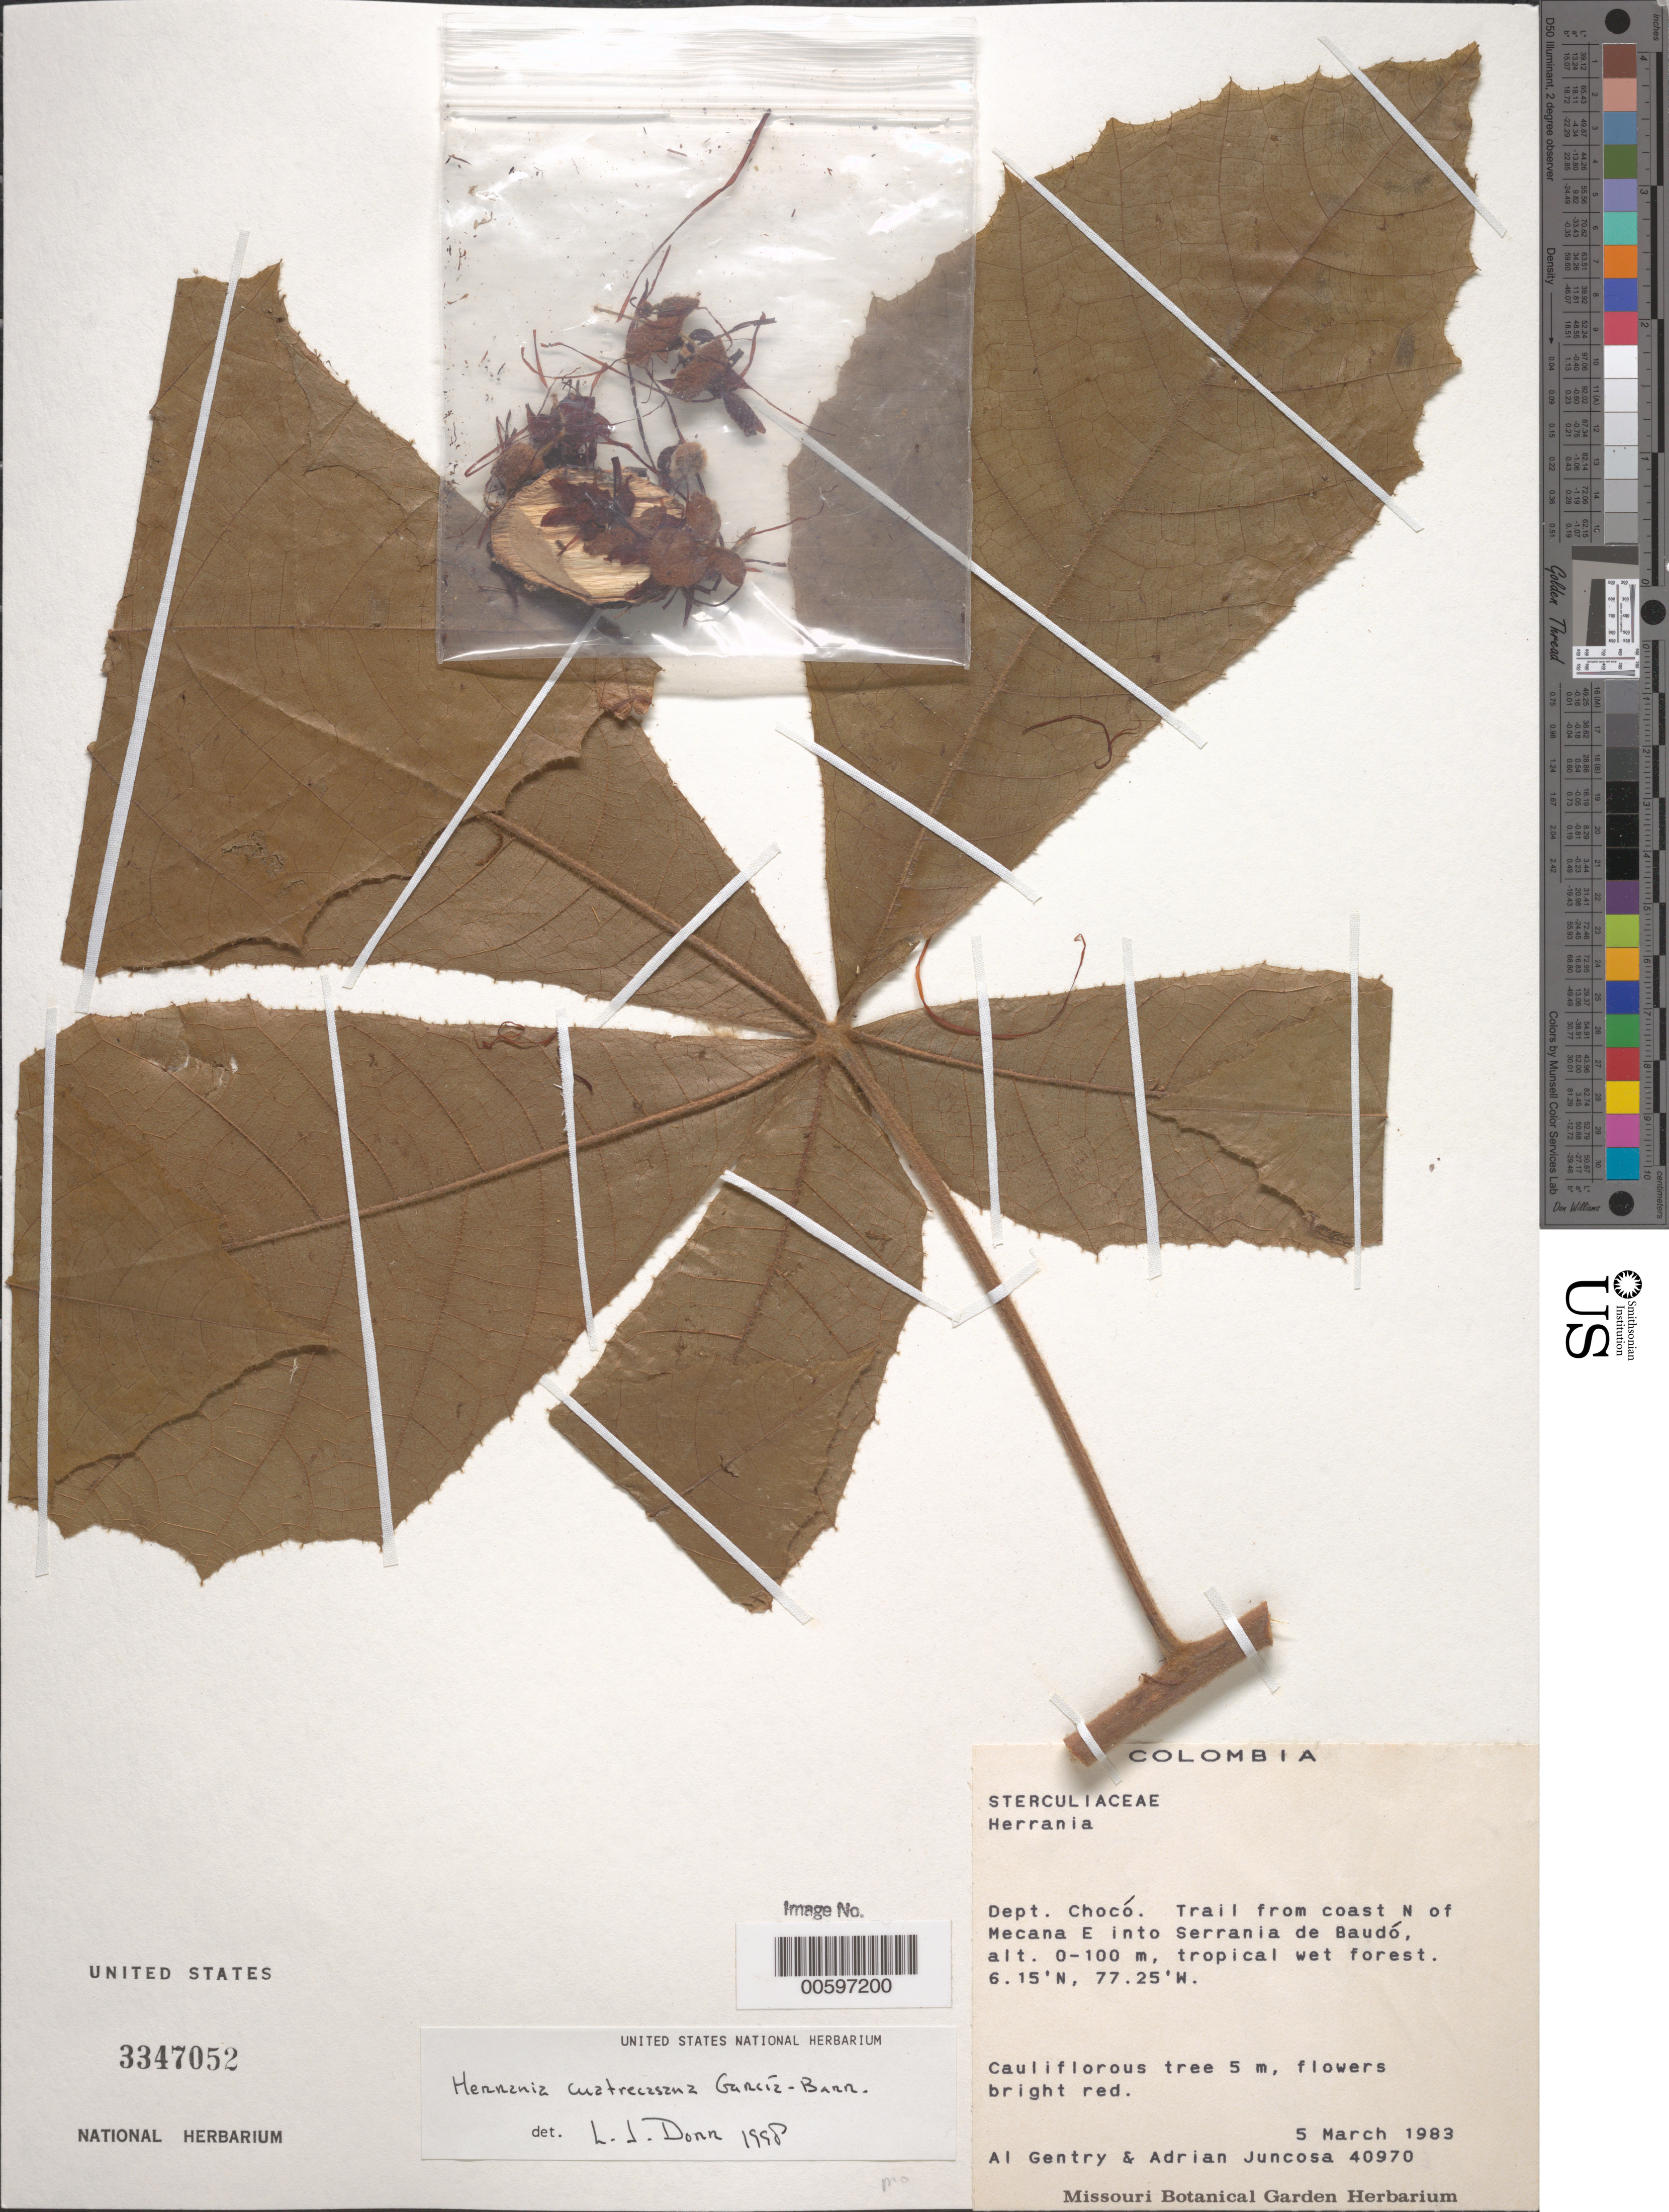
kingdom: Plantae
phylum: Tracheophyta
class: Magnoliopsida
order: Malvales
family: Malvaceae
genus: Herrania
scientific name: Herrania cuatrecasana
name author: García-Barr.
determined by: Dorr, L. J., (BOT), Smithsonian Institution - National Museum of Natural History (UNITED STATES)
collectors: A. H. Gentry & A. Juncosa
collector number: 40970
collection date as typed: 05 Mar 1983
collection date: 1983-03-05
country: Colombia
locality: Trail from coast N of Mecana E into Serrania de Baudó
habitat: Tropical wet forest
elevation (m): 0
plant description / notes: CTES, US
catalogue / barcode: US 3347052